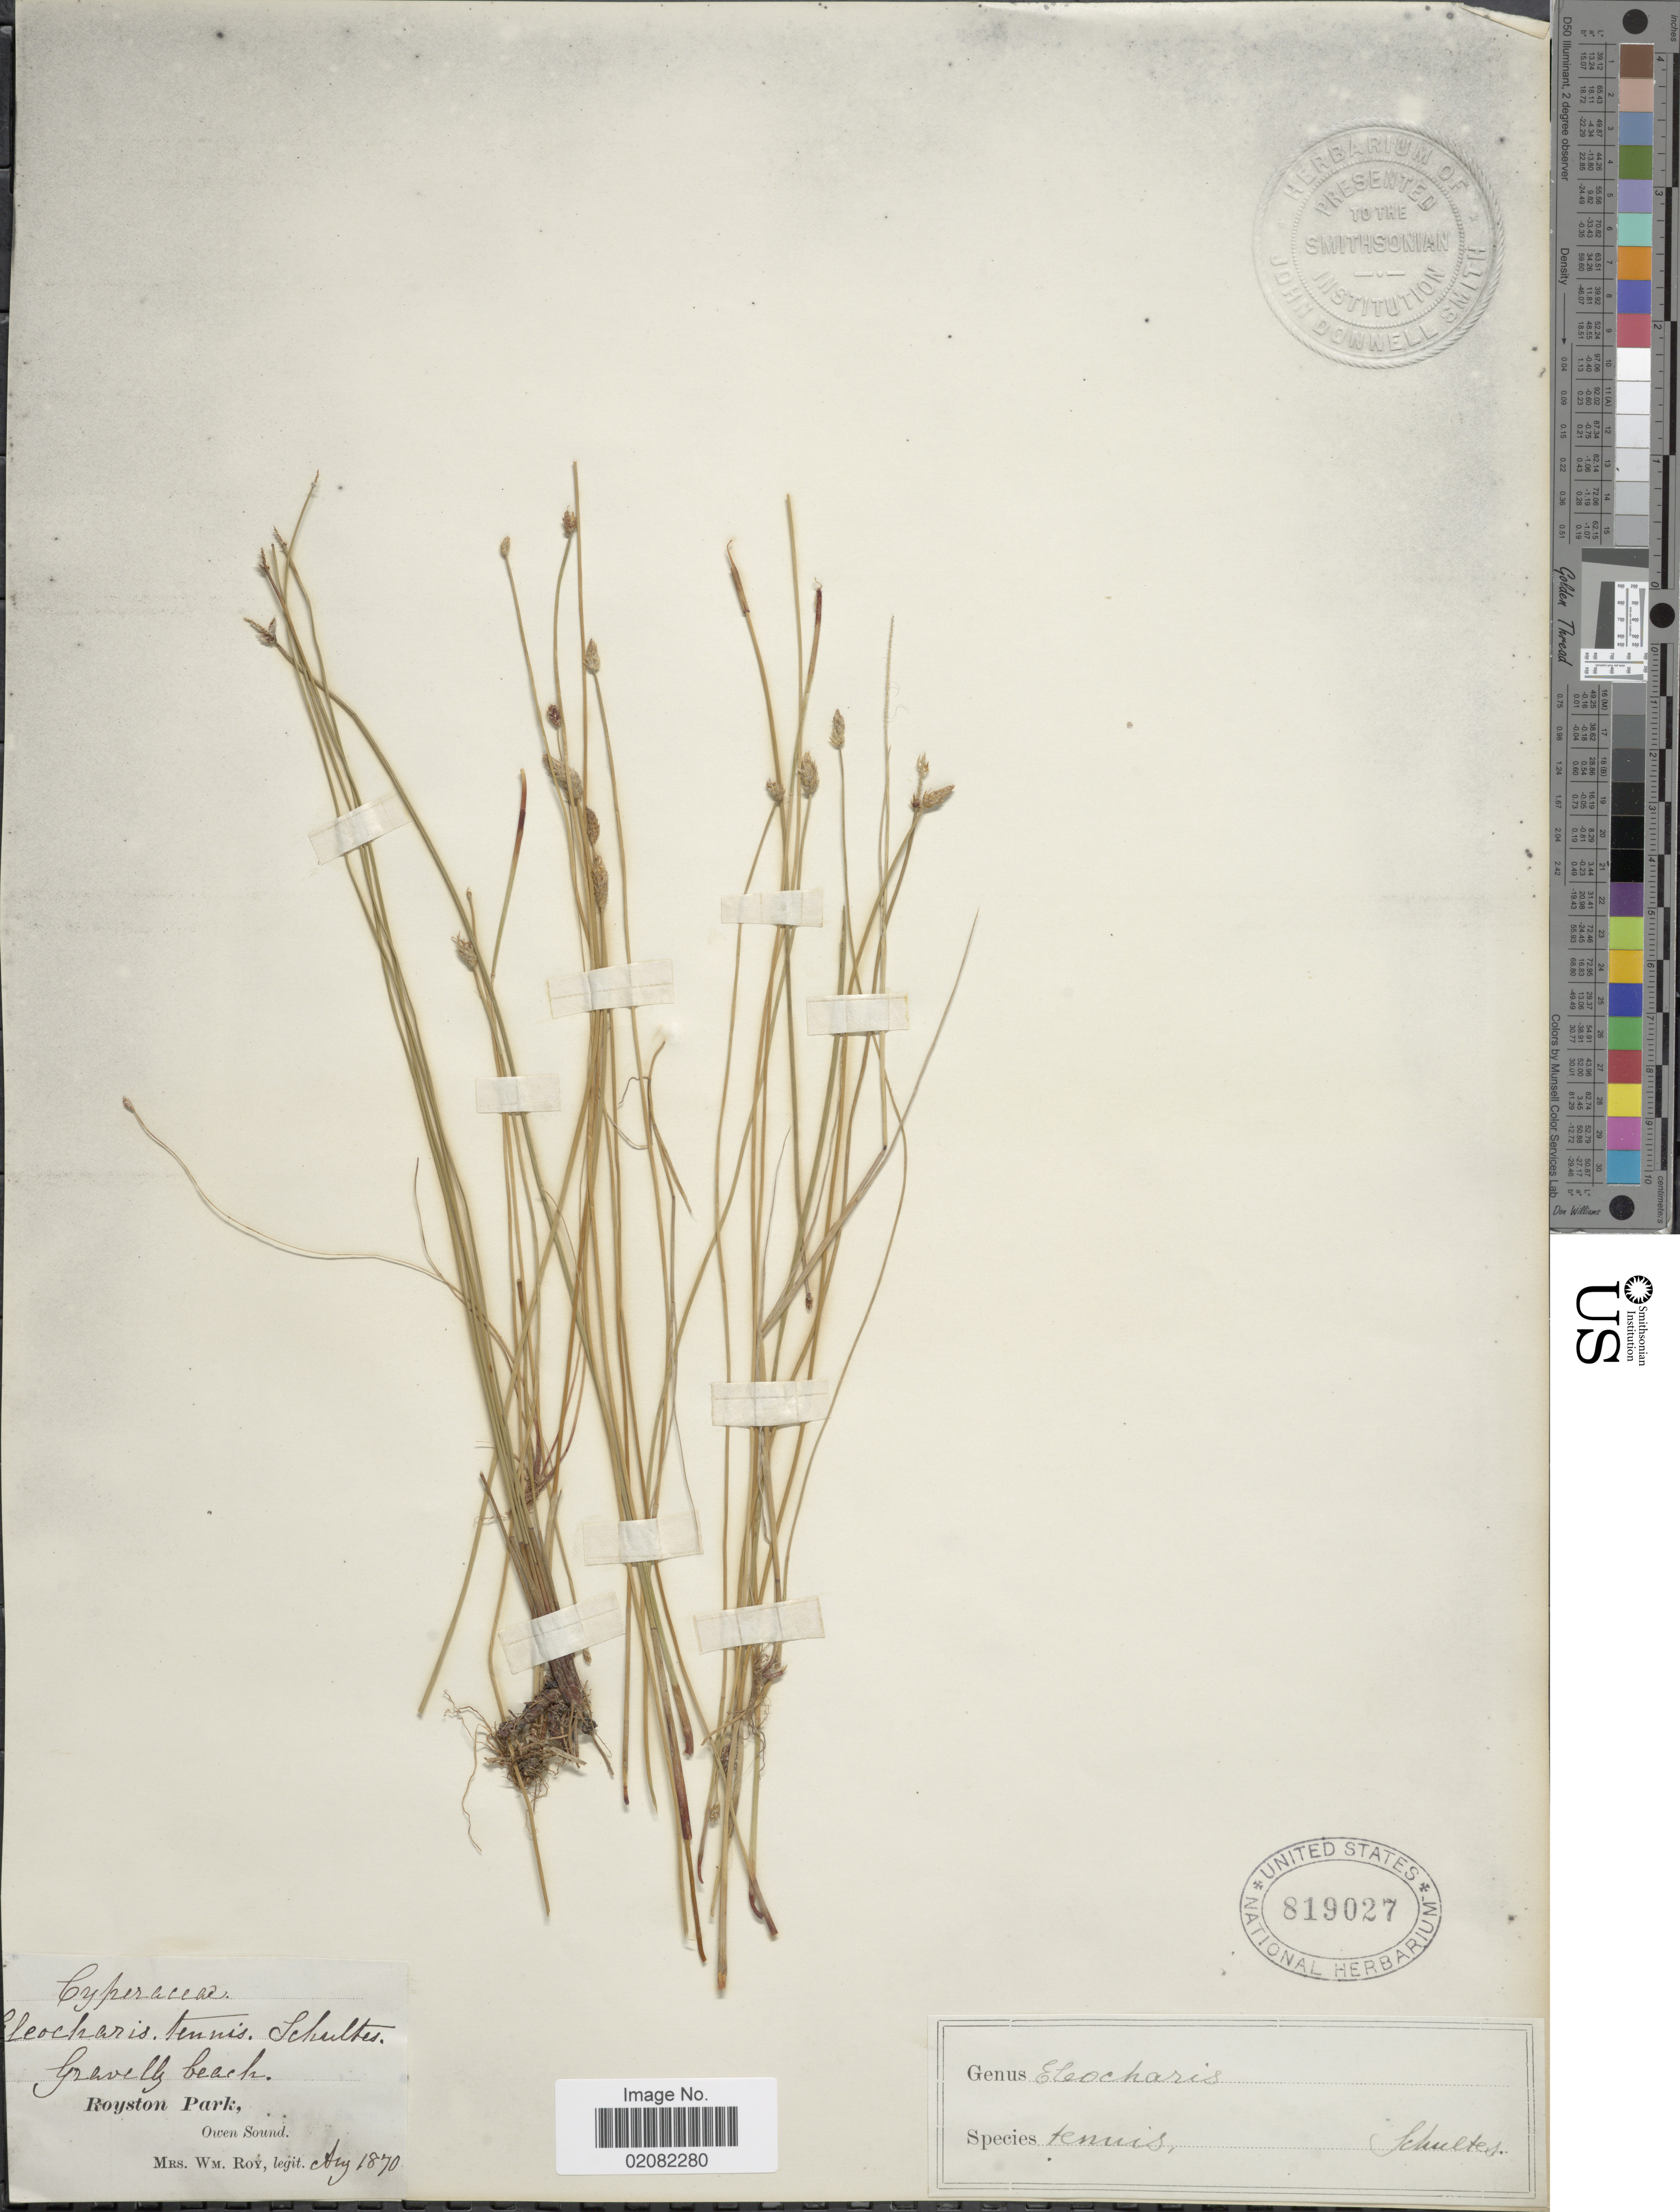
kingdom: Plantae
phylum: Tracheophyta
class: Liliopsida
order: Poales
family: Cyperaceae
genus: Eleocharis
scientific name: Eleocharis elliptica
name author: Kunth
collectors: W. Roy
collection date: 1870-08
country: Canada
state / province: Ontario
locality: Royston Park, Owen Sound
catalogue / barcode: US 819027